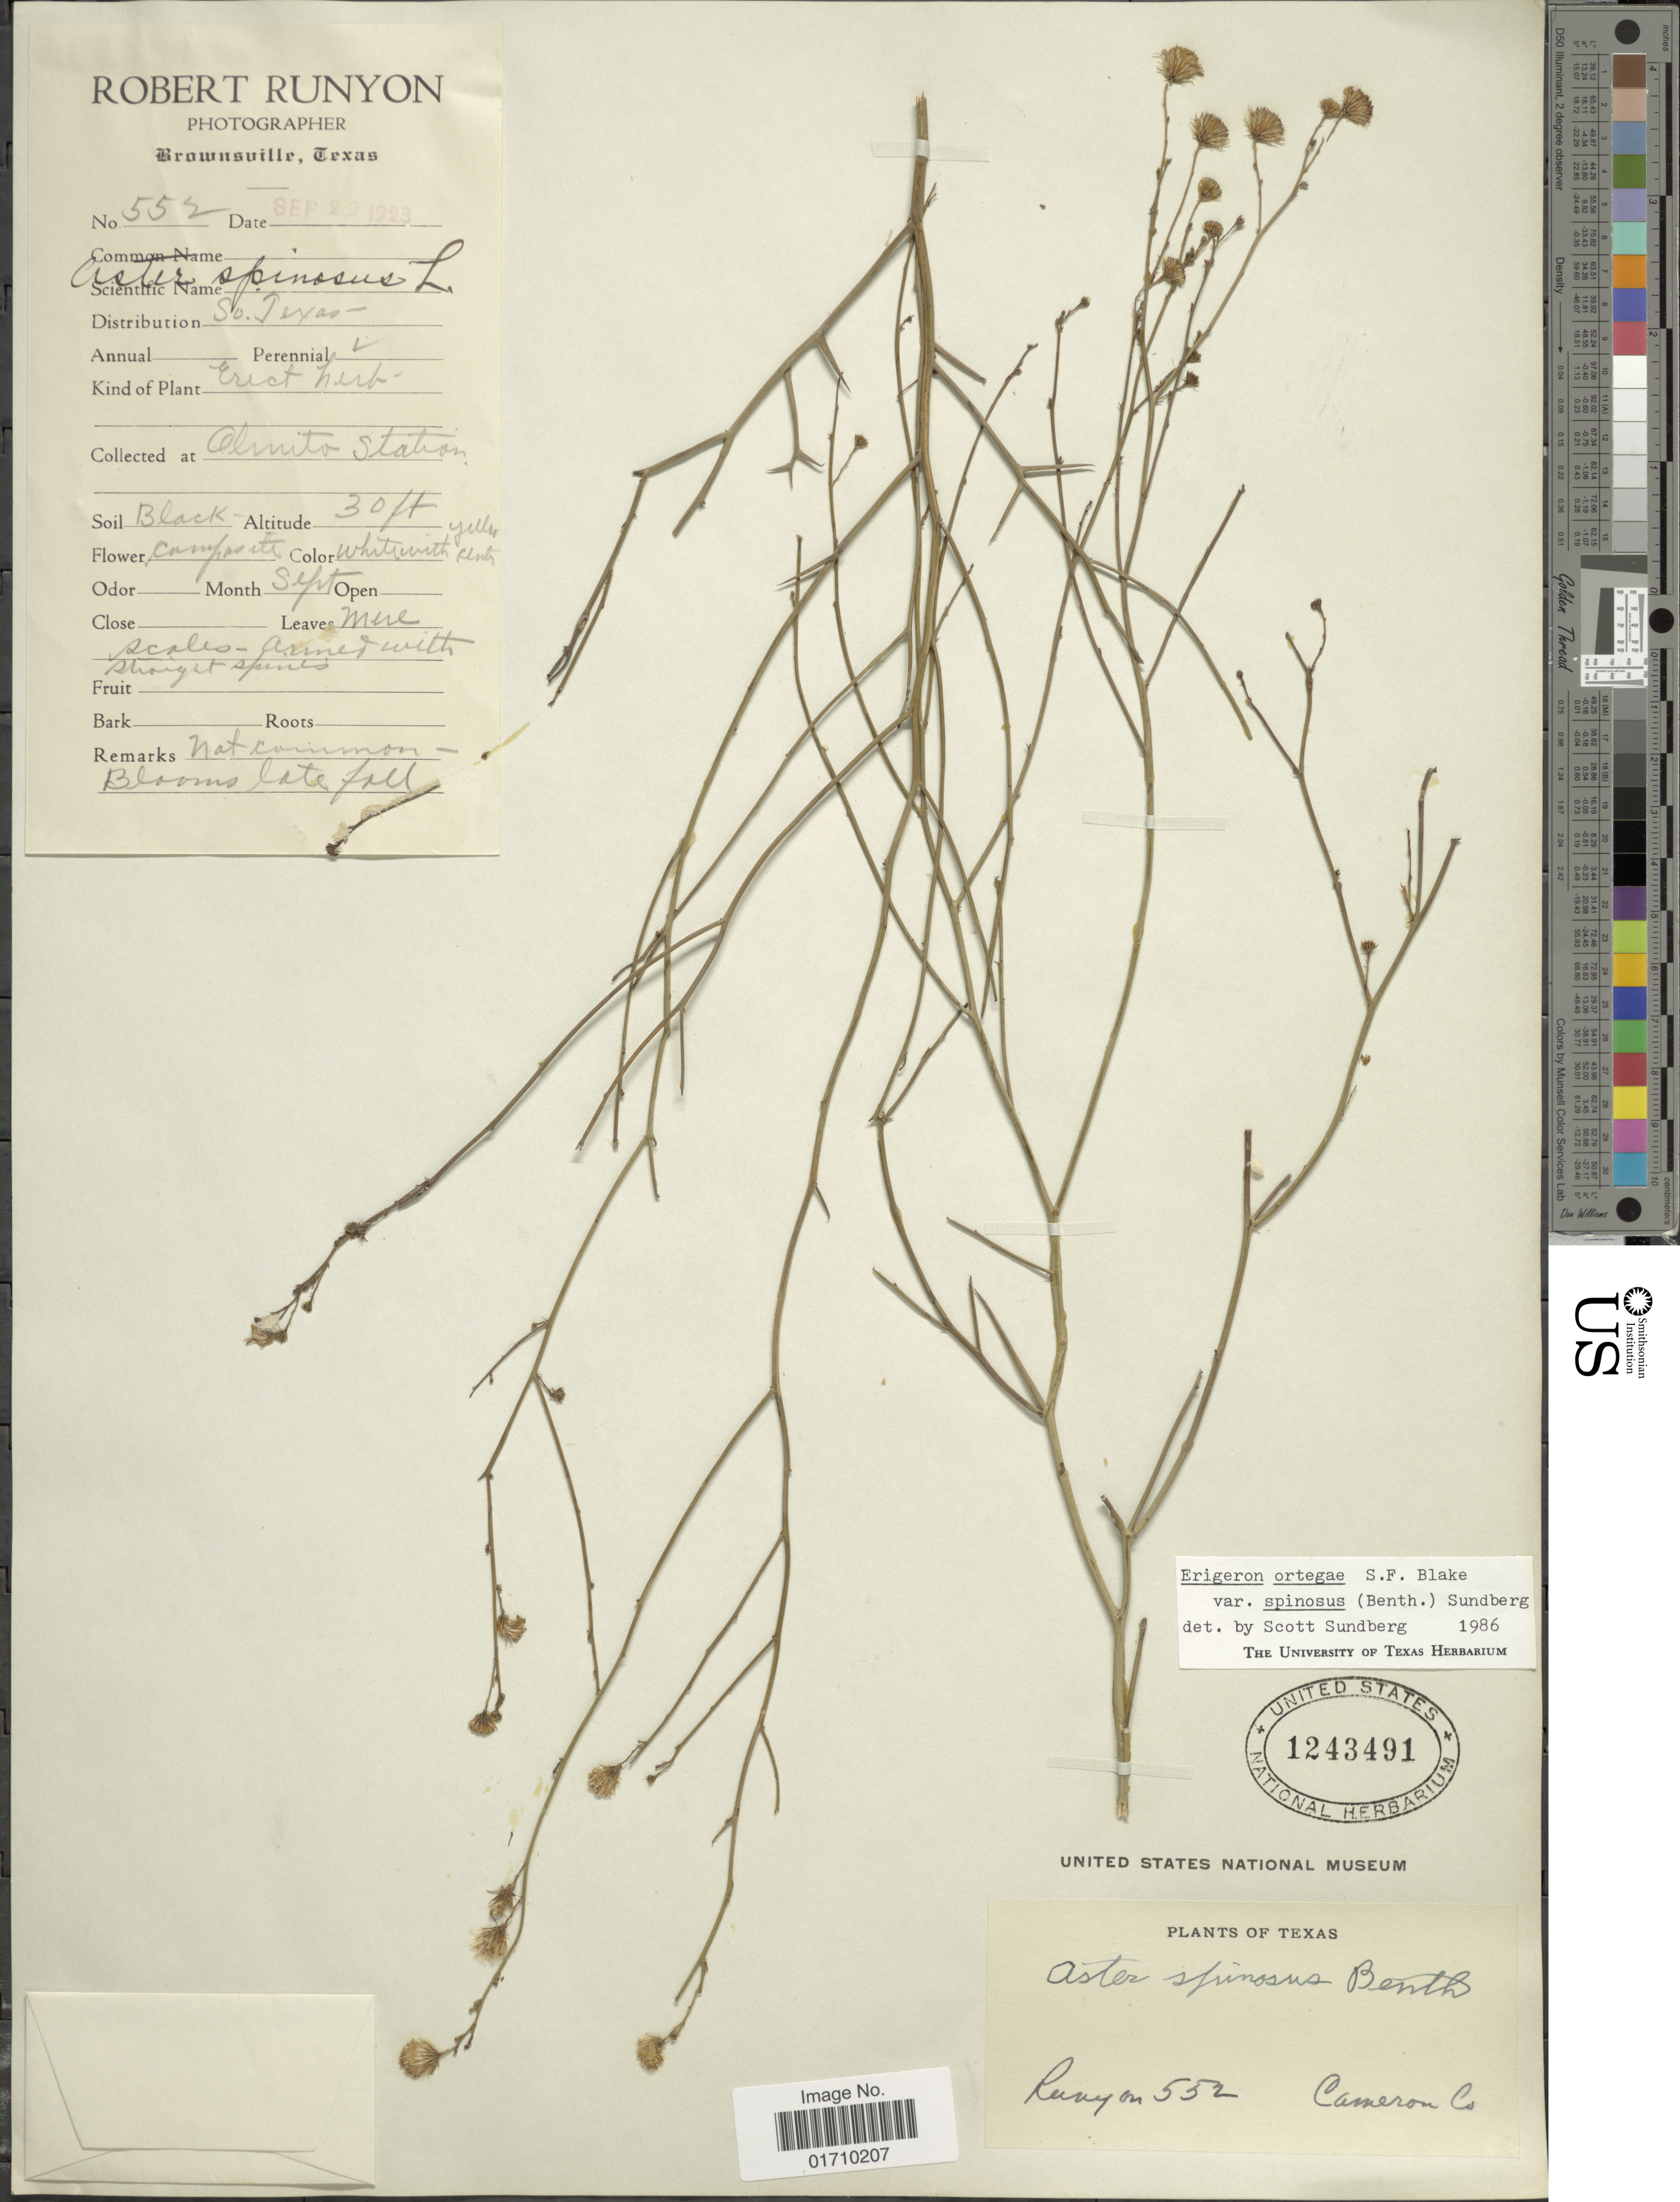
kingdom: Plantae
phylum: Tracheophyta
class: Magnoliopsida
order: Asterales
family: Asteraceae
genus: Chloracantha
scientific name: Chloracantha spinosa var. spinosa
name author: (Benth.) G.L. Nesom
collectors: R. Runyon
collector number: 552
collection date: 1923-09-29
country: United States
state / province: Texas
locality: Cameron Co, Distribution So. Texas, Almito Station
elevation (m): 9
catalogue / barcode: US 1243491